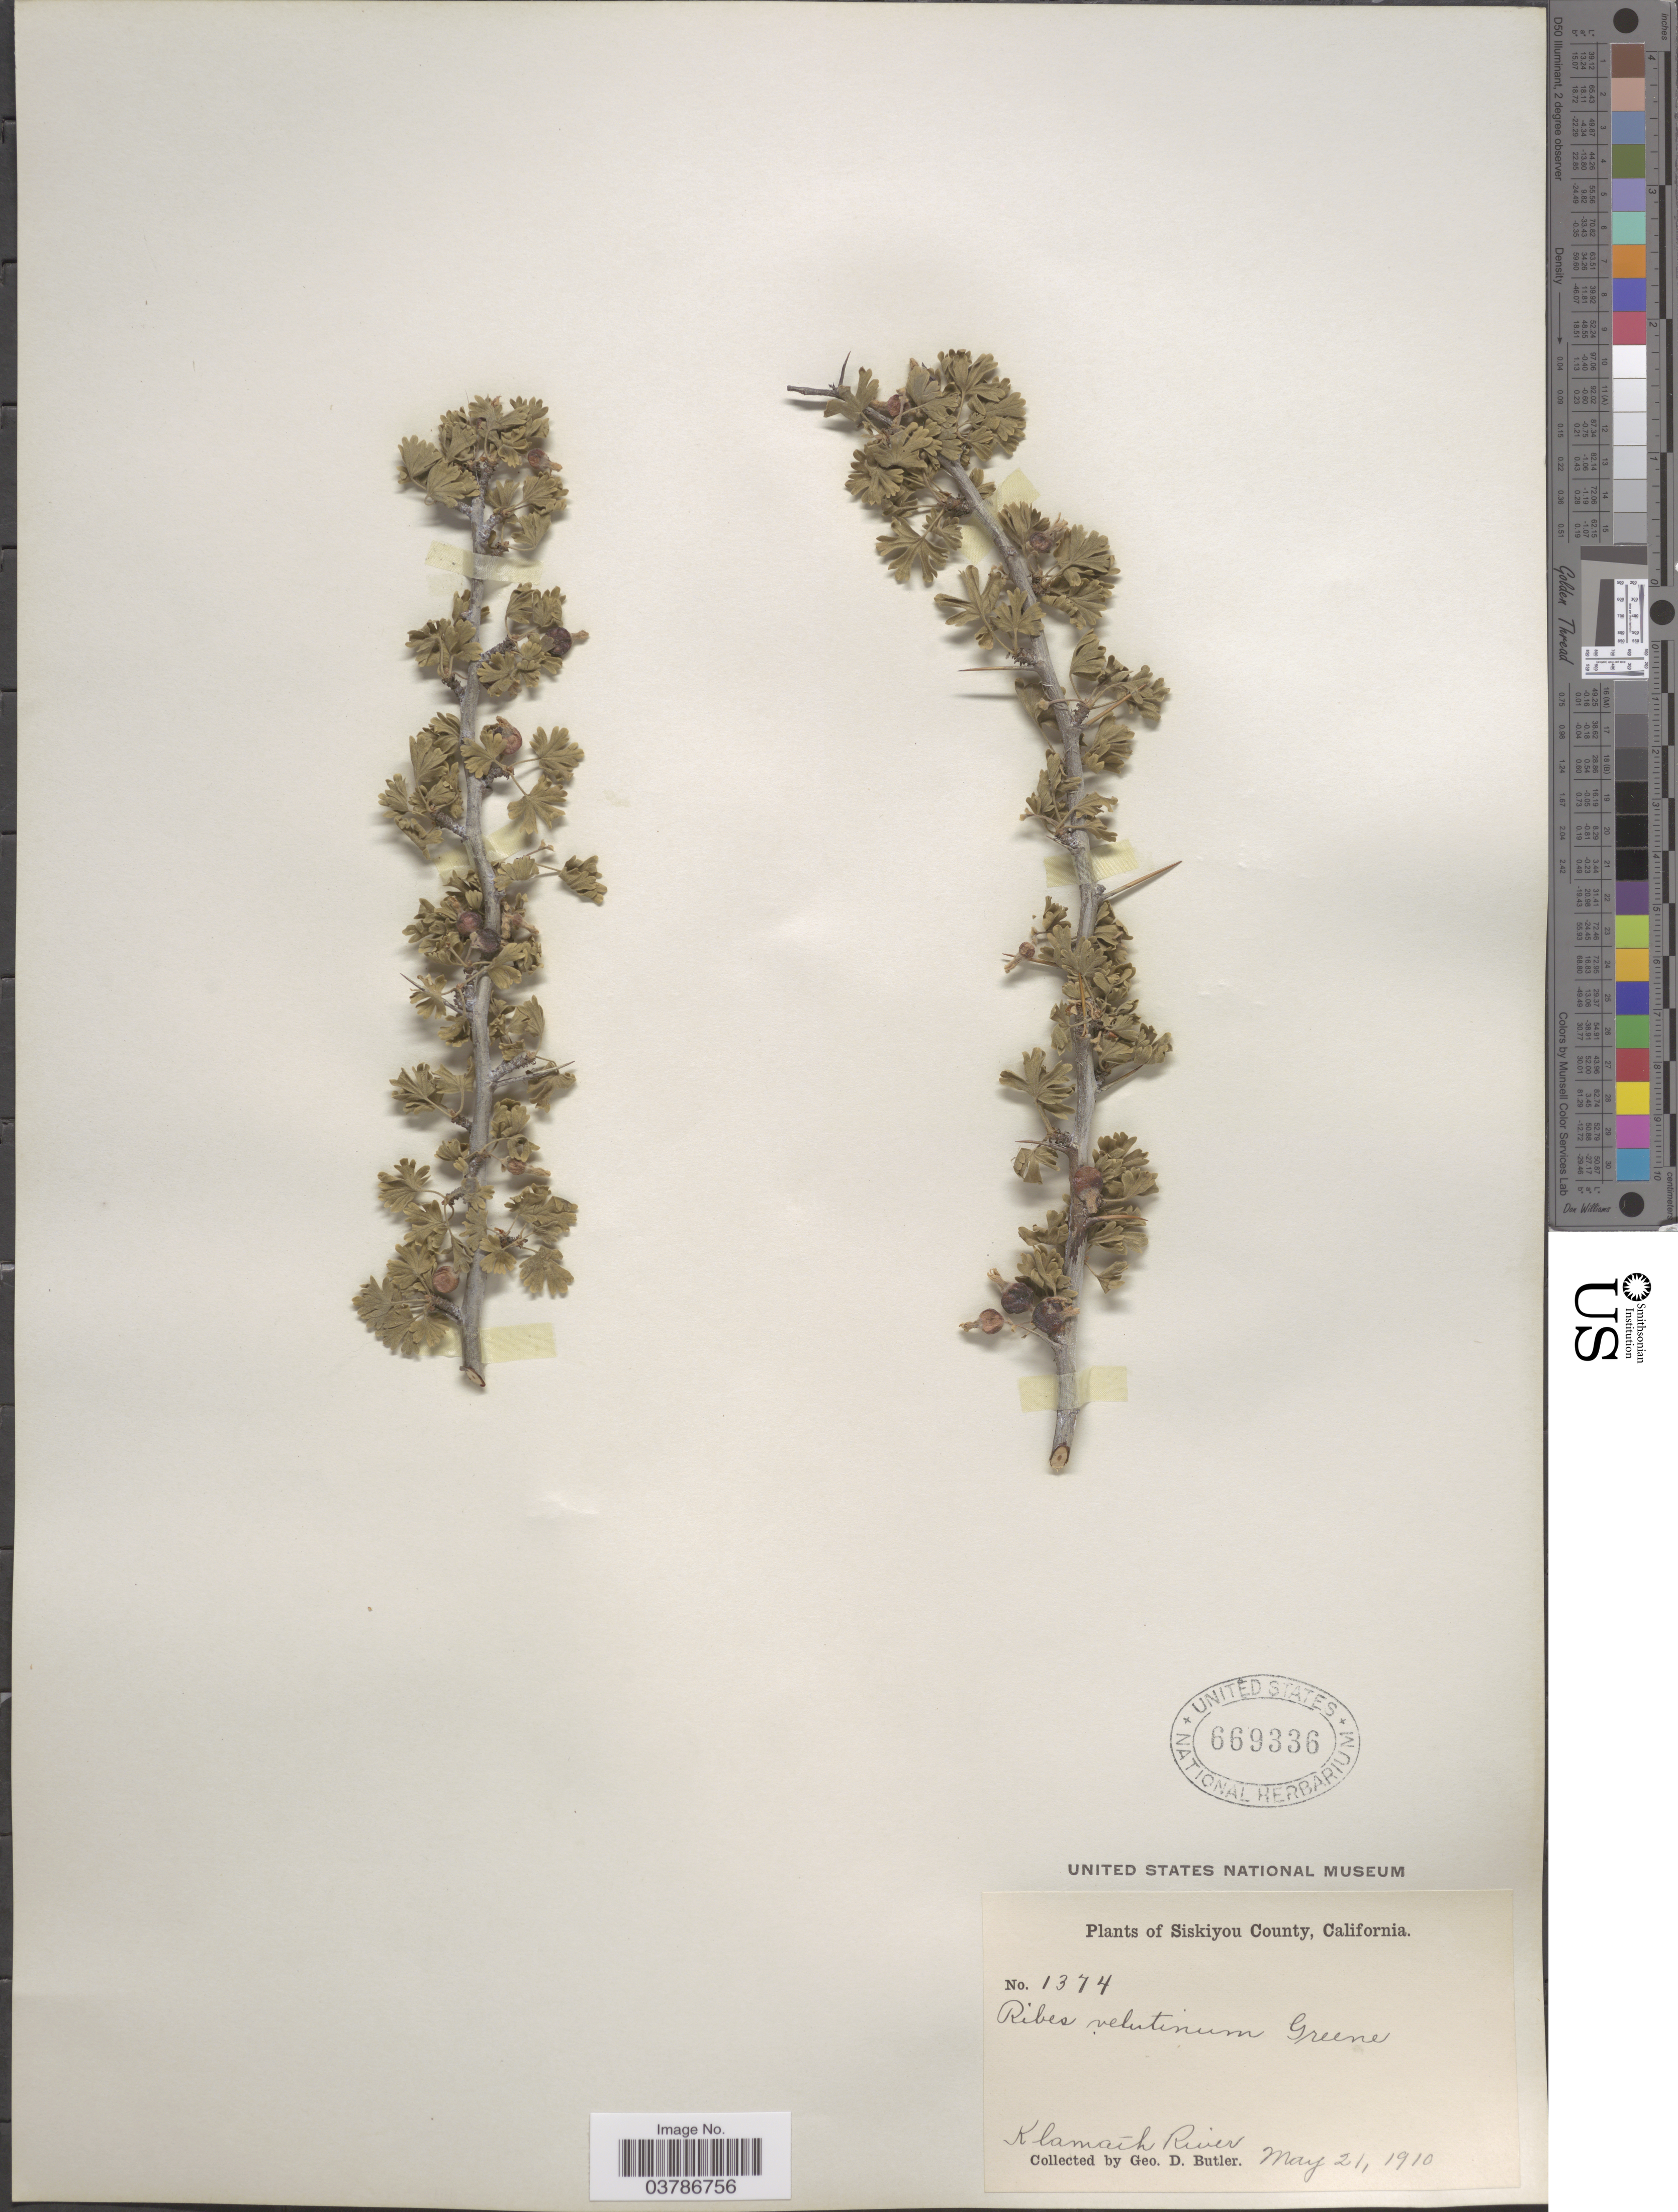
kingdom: Plantae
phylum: Tracheophyta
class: Magnoliopsida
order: Saxifragales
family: Grossulariaceae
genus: Ribes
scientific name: Ribes velutinum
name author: Greene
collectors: G. D. Butler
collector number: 1374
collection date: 1910-05-21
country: United States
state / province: California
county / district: Siskiyou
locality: Siskiyou County. Klamath River.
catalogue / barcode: US 669336